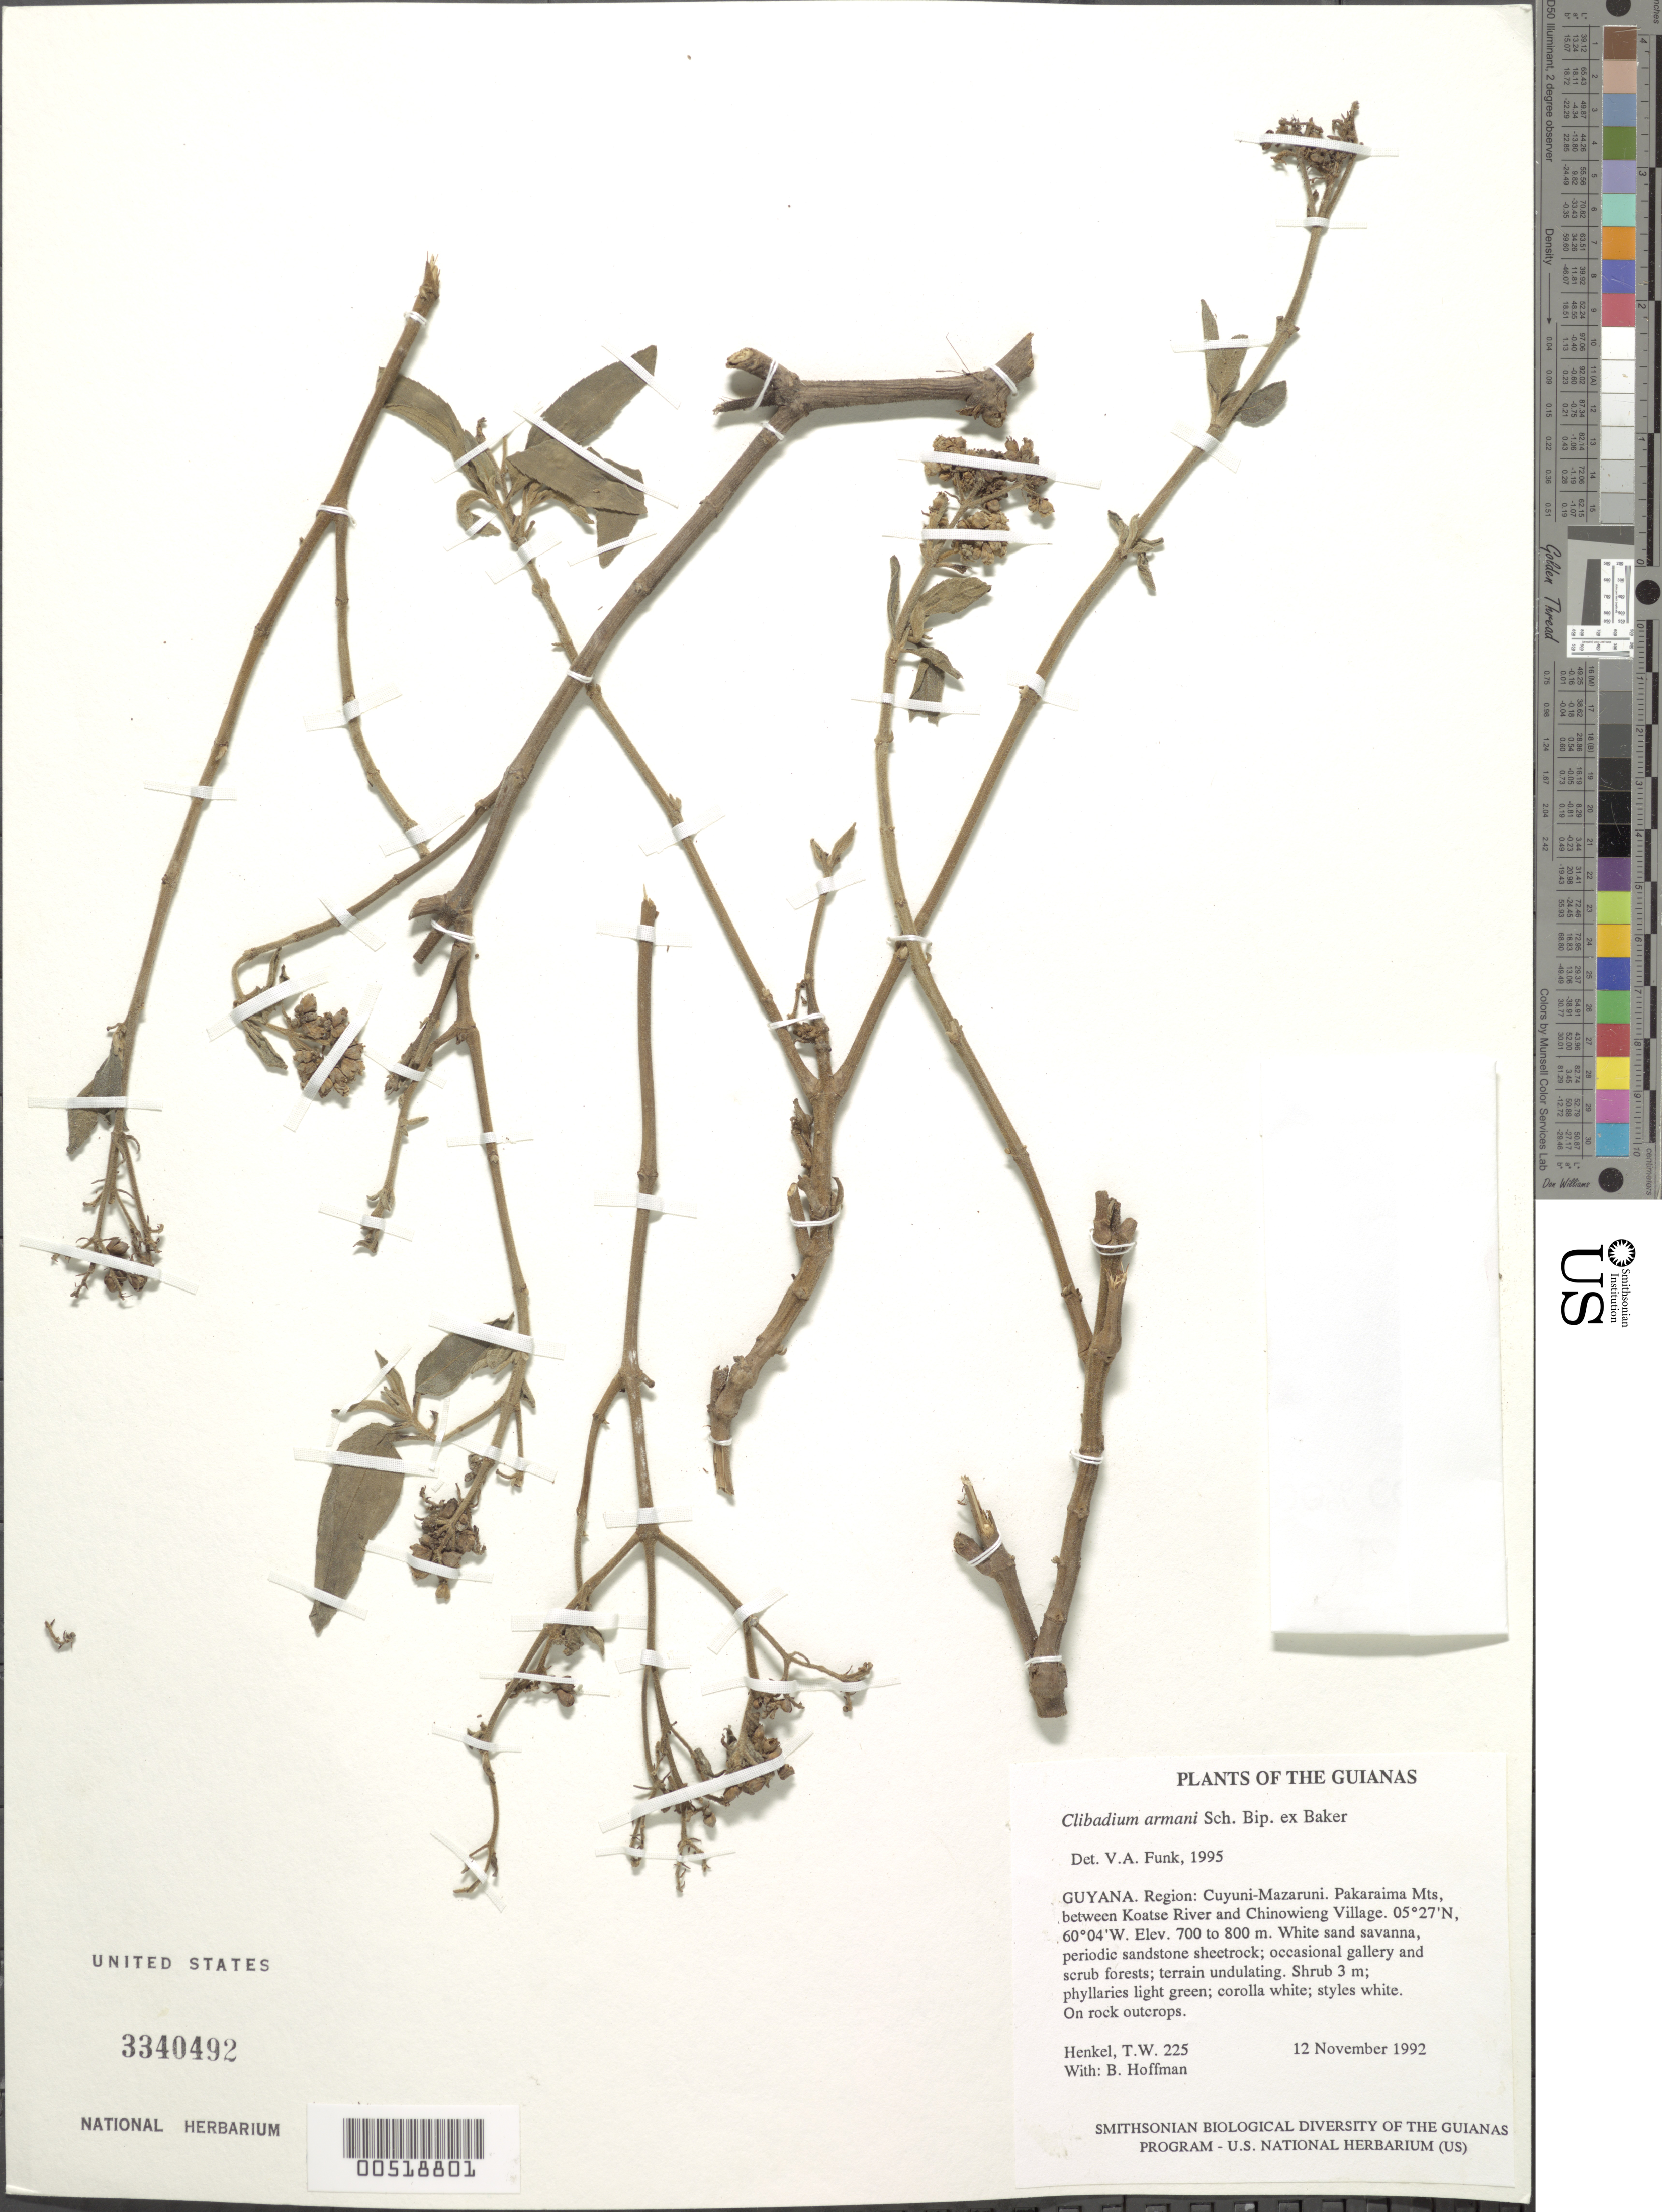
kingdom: Plantae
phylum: Tracheophyta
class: Magnoliopsida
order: Asterales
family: Asteraceae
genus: Clibadium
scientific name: Clibadium armani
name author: (Balb.) Sch. Bip. ex O.E. Schulz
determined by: Funk, Vicki A., (BOT), Smithsonian Institution - National Museum of Natural History (UNITED STATES)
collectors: T. Henkel & B. Hoffman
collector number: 225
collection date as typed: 12 November 1992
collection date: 1992-11-12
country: Guyana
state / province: Cuyuni-Mazaruni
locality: Pakaraima Mts, between Koatse River and Chinowieng Village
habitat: White sand savanna, periodic sandstone sheetrock; occasional gallery and scrub forests; terrain undulating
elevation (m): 700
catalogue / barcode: US 3340492